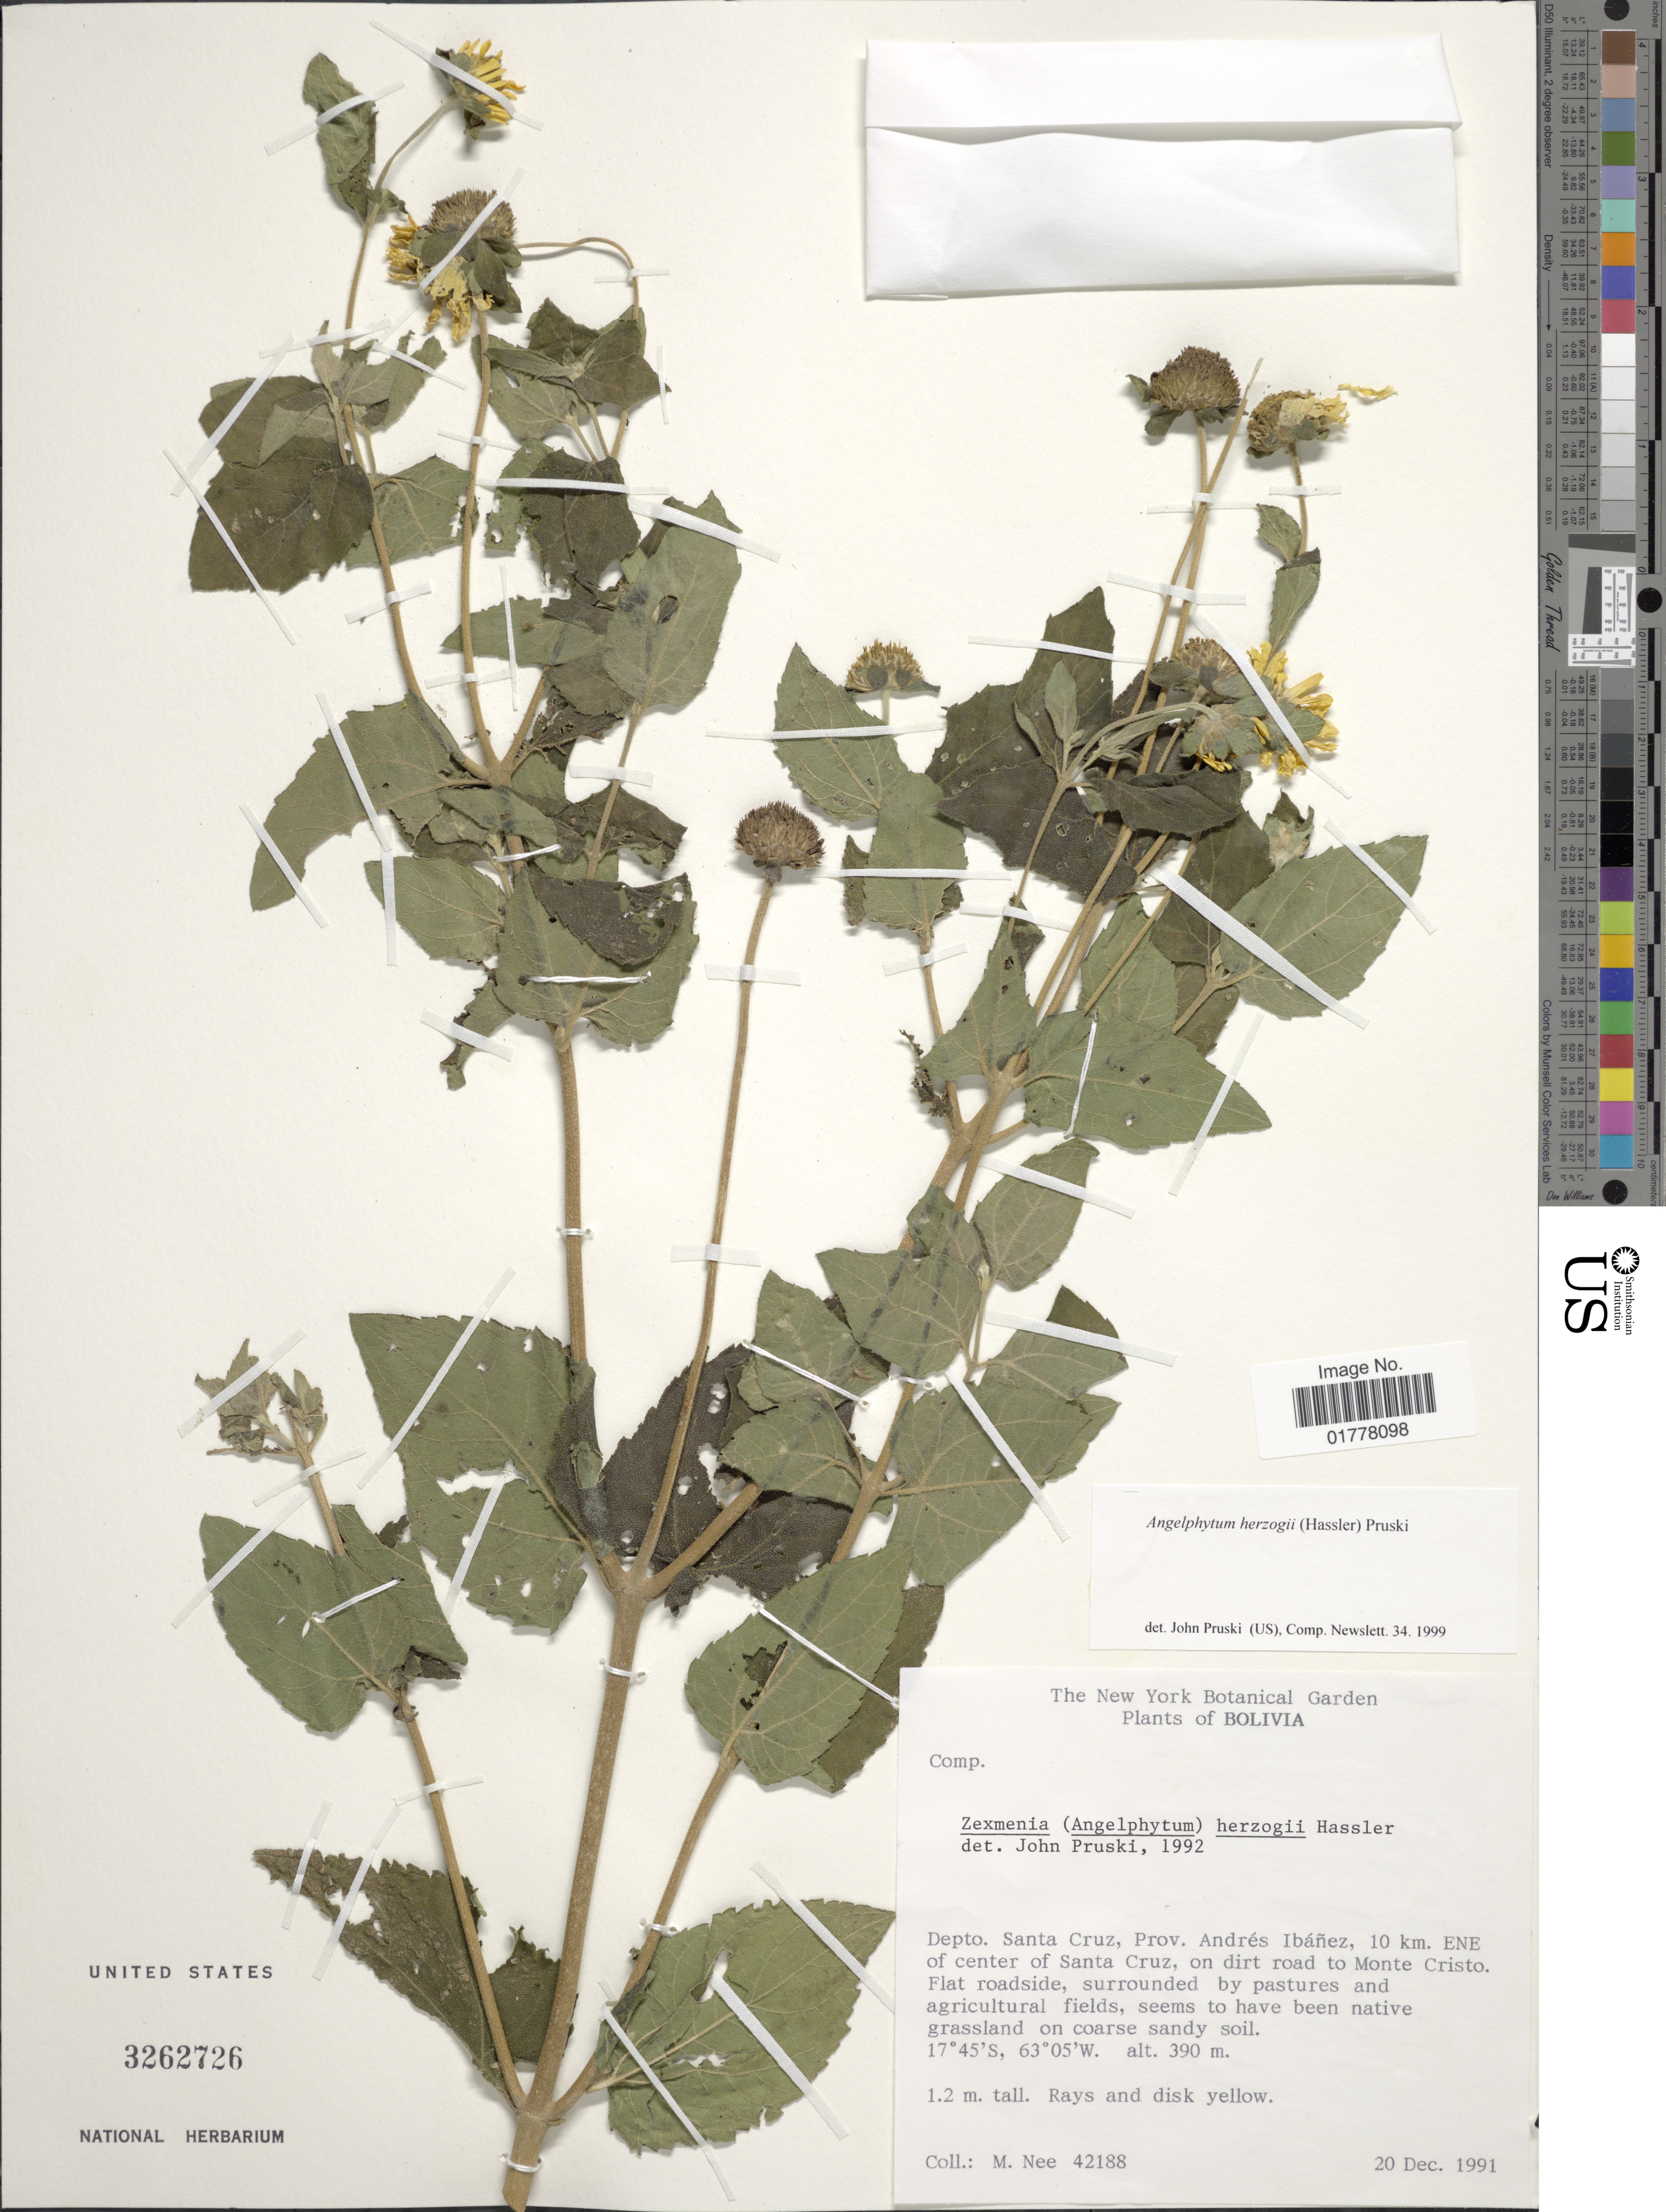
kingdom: Plantae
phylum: Tracheophyta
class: Magnoliopsida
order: Asterales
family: Asteraceae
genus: Angelphytum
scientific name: Angelphytum hertzogii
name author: (Hassl.) Pruski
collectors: M. Nee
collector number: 42188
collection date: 1991-12-20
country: Bolivia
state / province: Santa Cruz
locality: Depto. Santa Cruz, Prov. Andrés Ibáñez, 10 km. ENE of center of Santa Cruz, on dirt road to Monte Cristo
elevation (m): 390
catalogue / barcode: US 3262726